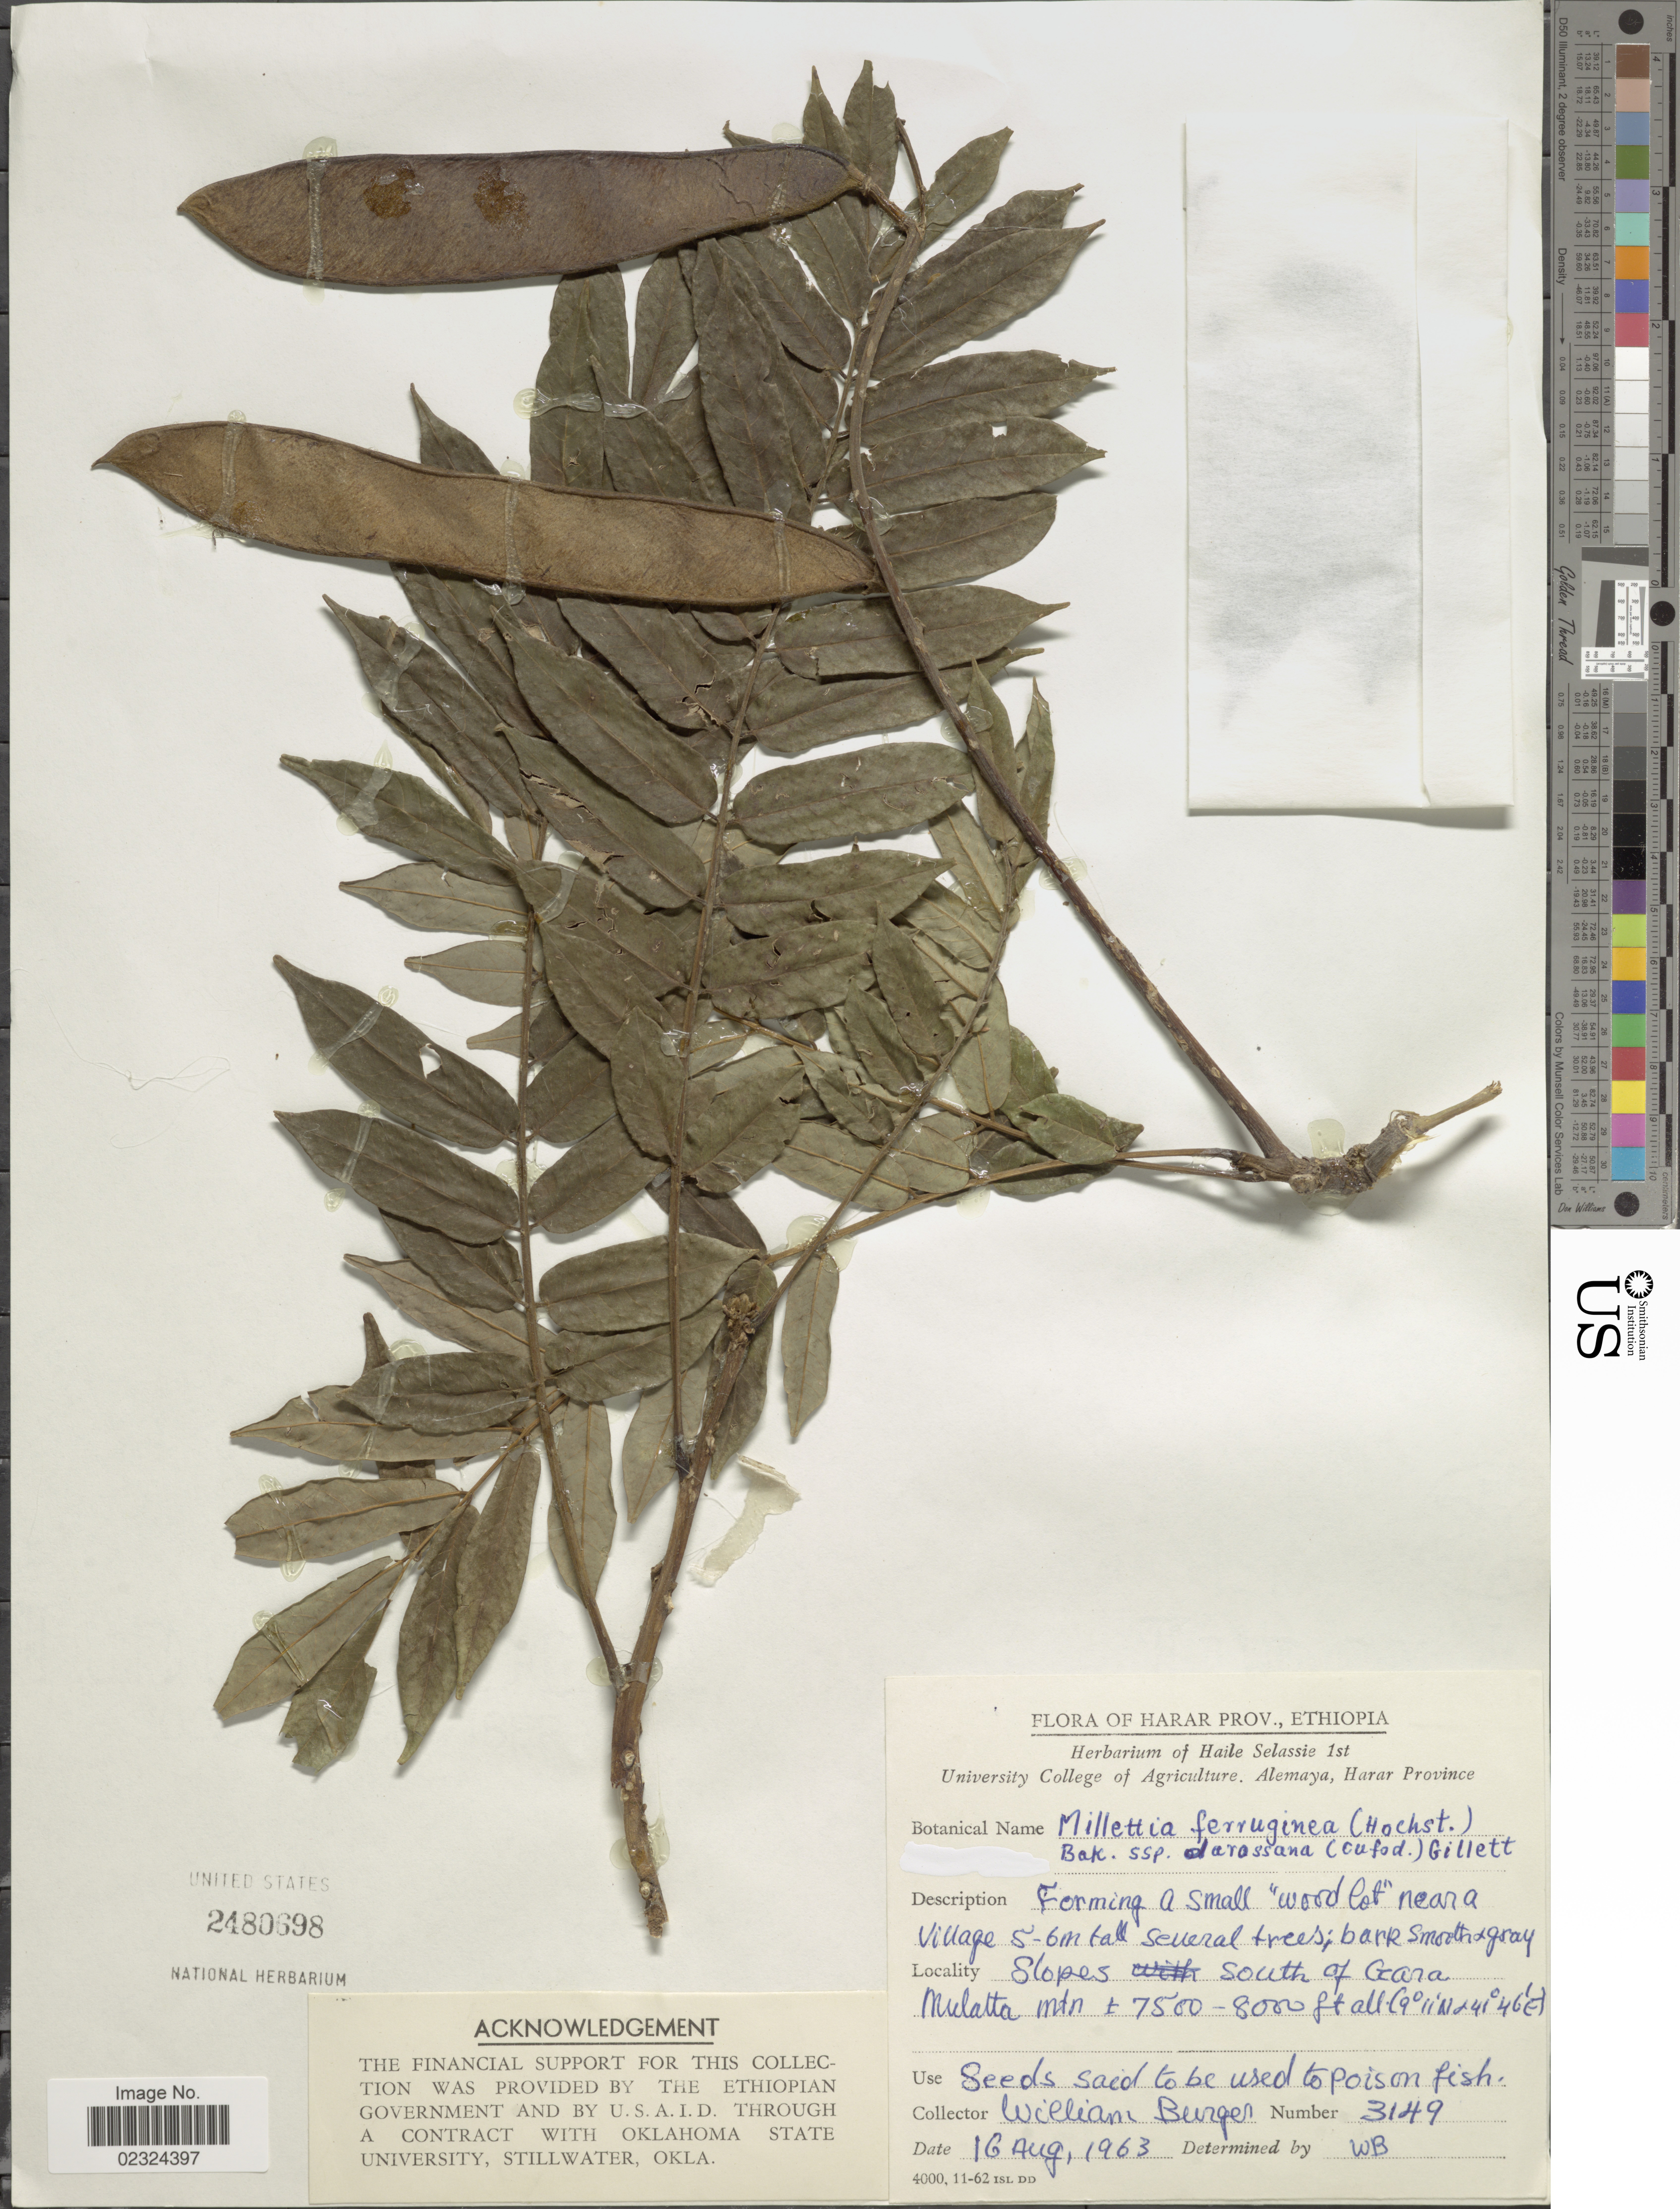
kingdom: Plantae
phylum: Tracheophyta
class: Magnoliopsida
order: Fabales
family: Fabaceae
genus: Millettia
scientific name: Millettia sp.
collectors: W. Burger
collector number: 3149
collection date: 1963-08-16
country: Ethiopia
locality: Harar Prov. slopes South of Gara Mulatta Mtn.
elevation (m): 2286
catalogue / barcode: US 2480698